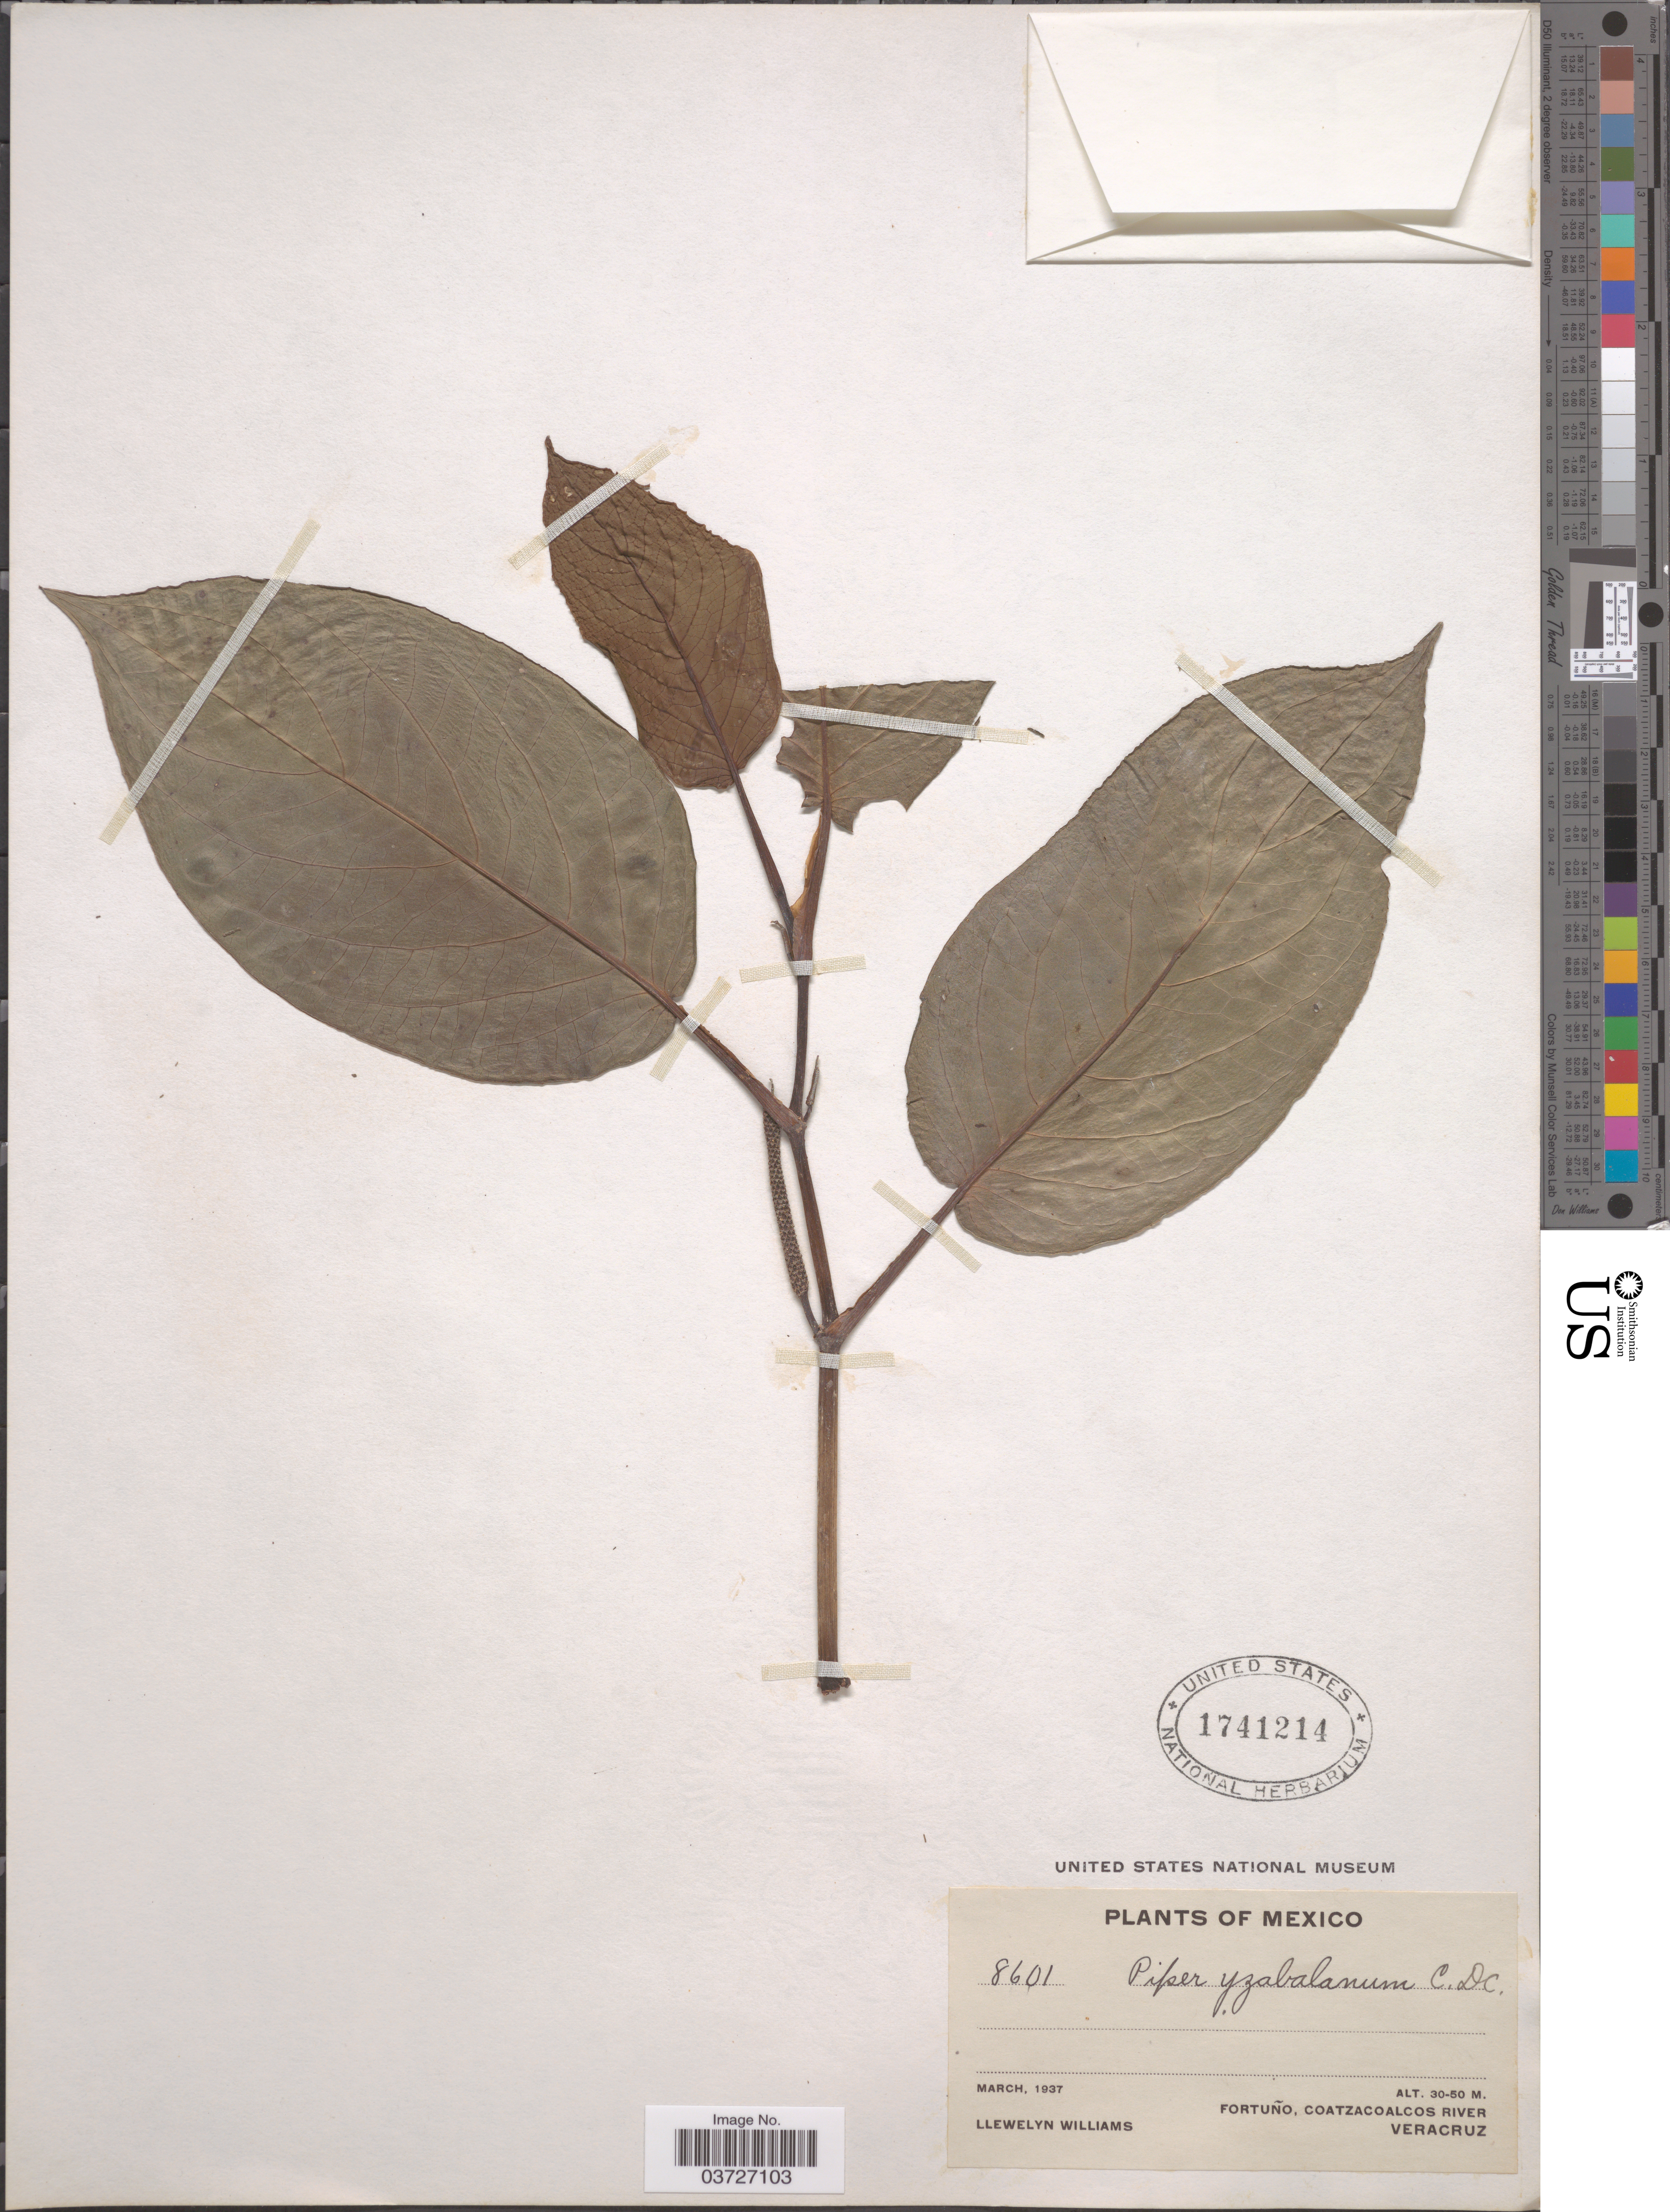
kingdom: Plantae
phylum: Tracheophyta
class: Magnoliopsida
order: Piperales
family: Piperaceae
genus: Piper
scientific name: Piper yzabalanum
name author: C. DC.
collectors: Ll. Williams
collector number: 8601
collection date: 1937-03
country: Mexico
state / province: Veracruz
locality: Fortuño, Coatzacoalcos River, Veracruz.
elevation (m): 30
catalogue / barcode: US 1741214